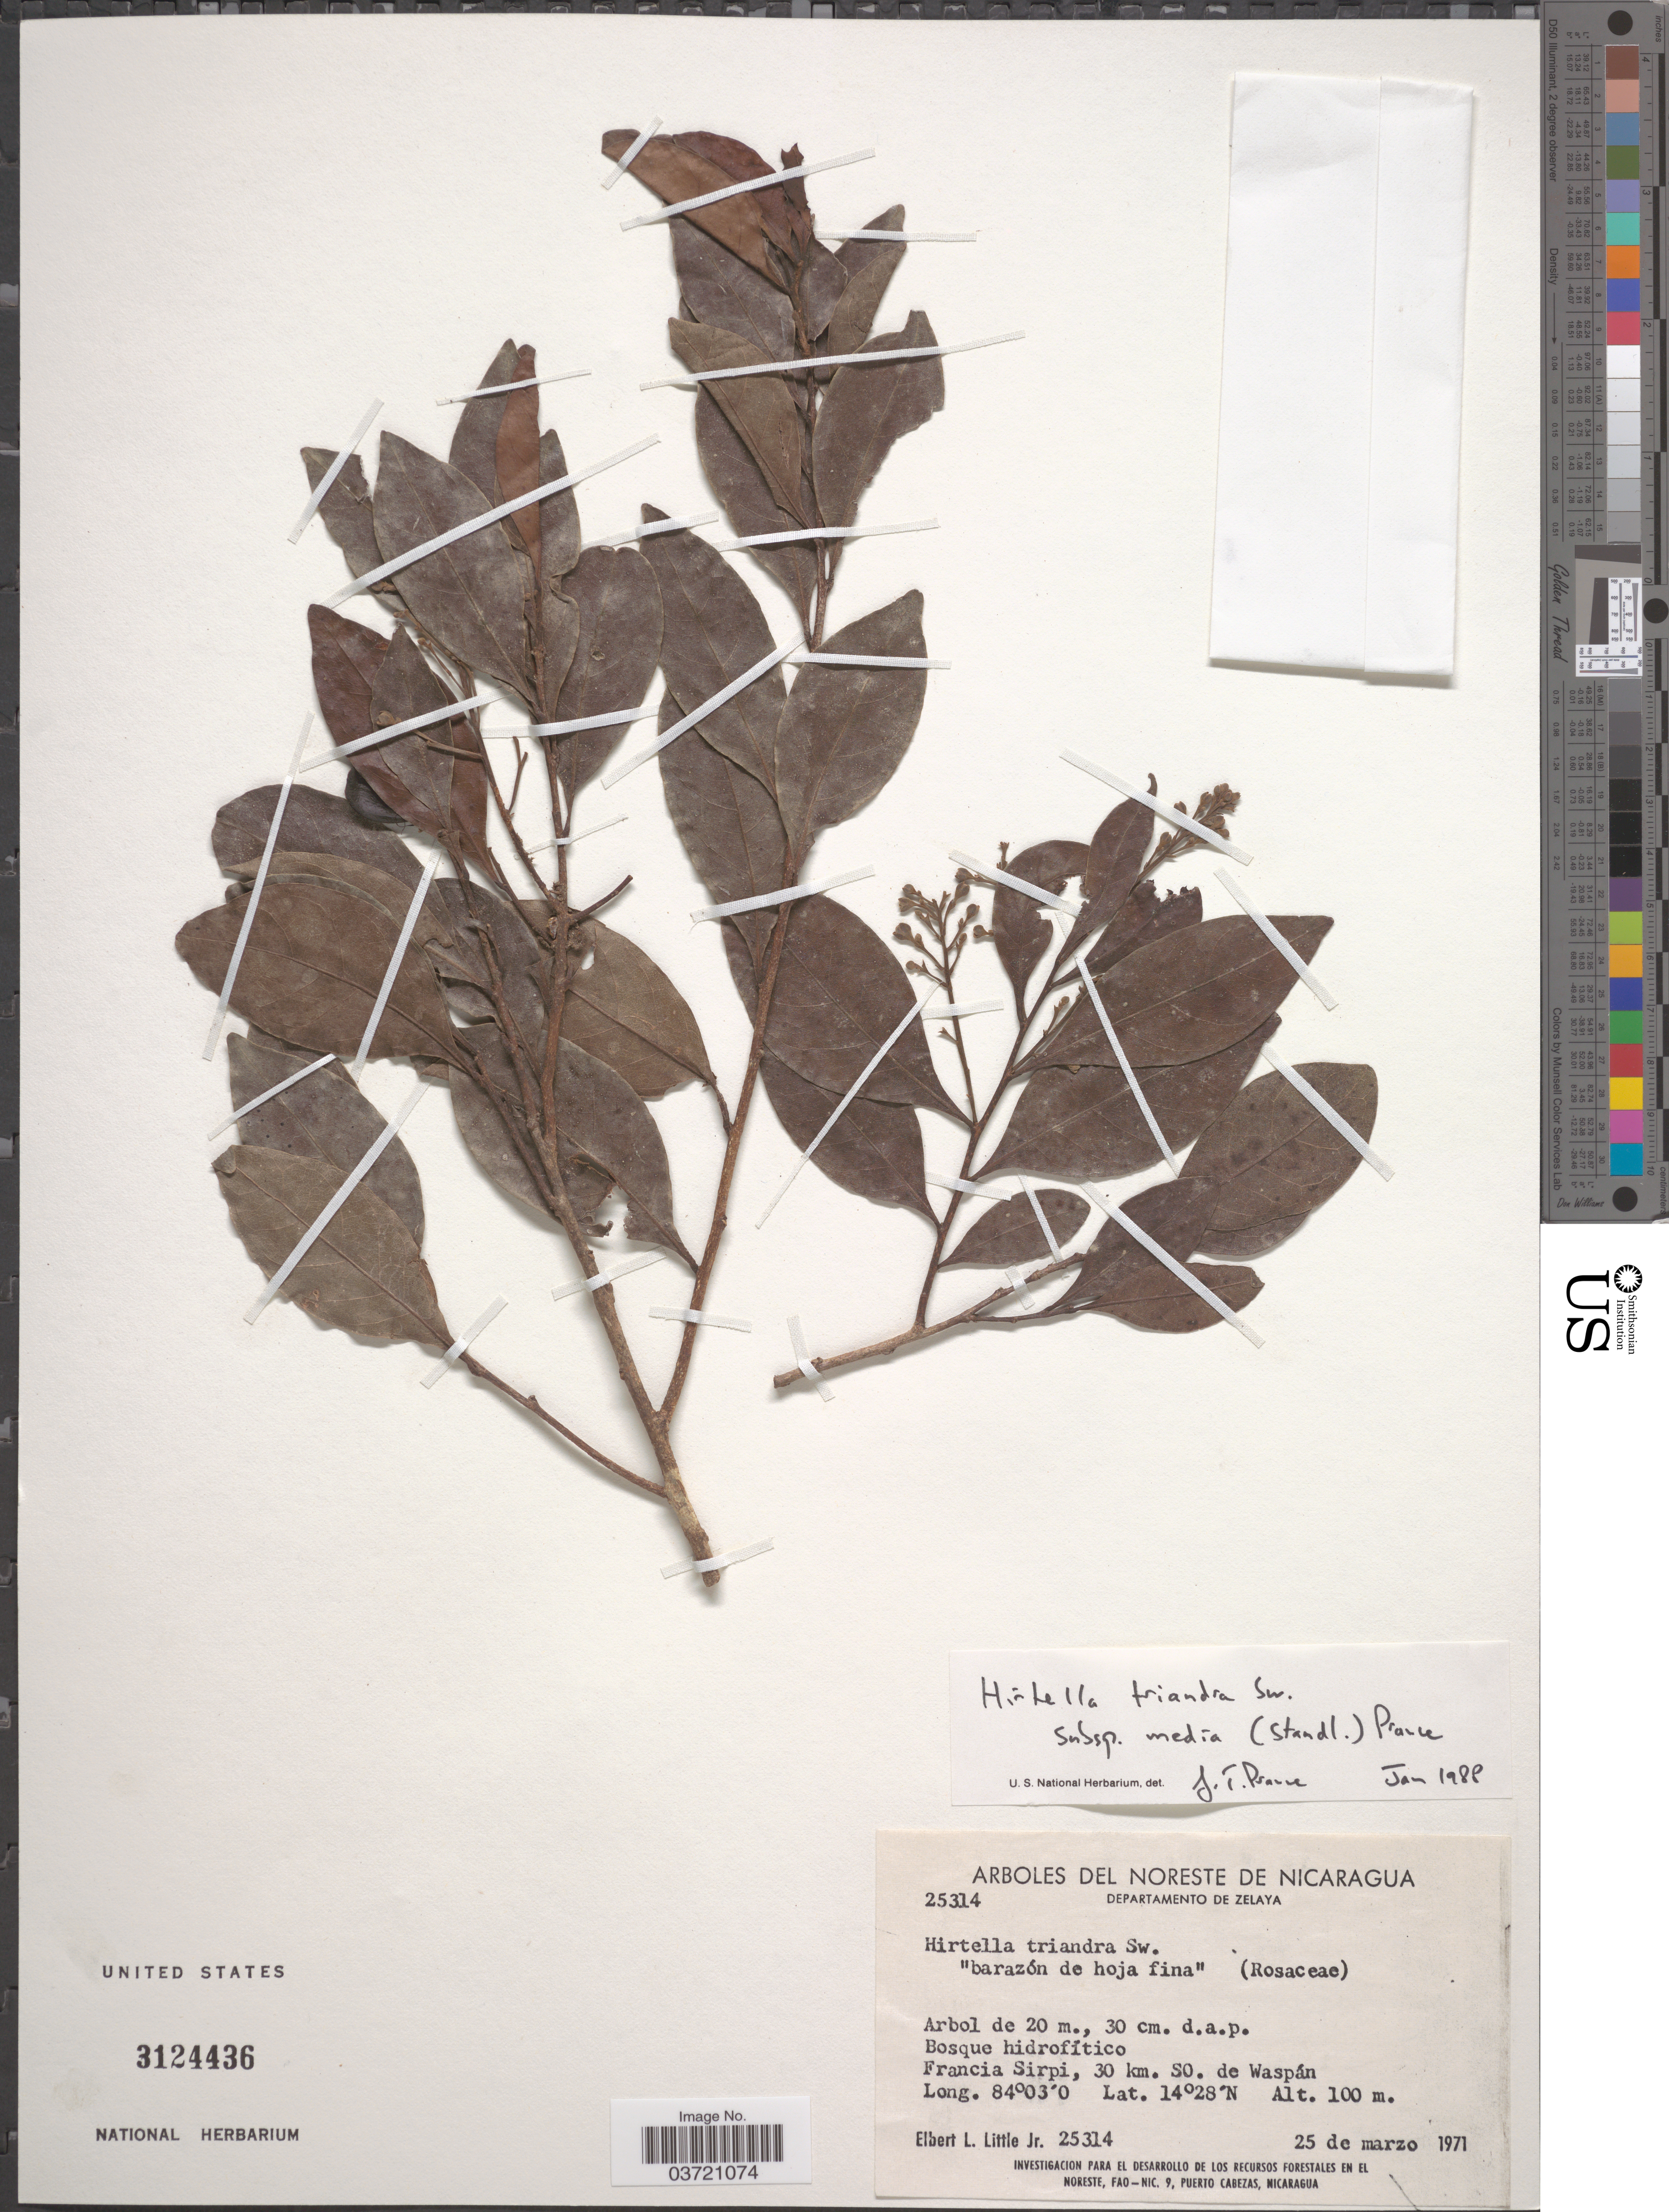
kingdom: Plantae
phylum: Tracheophyta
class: Magnoliopsida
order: Malpighiales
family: Chrysobalanaceae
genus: Hirtella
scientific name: Hirtella triandra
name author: Sw.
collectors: E. L. Little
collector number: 25314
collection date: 1971-03-25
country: Nicaragua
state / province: Atlántico Norte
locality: Noreste de Nicaragua. Departamento de Zelaya. Francia Sirpi, 30 km. SO. de Waspán.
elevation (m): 100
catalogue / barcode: US 3124436